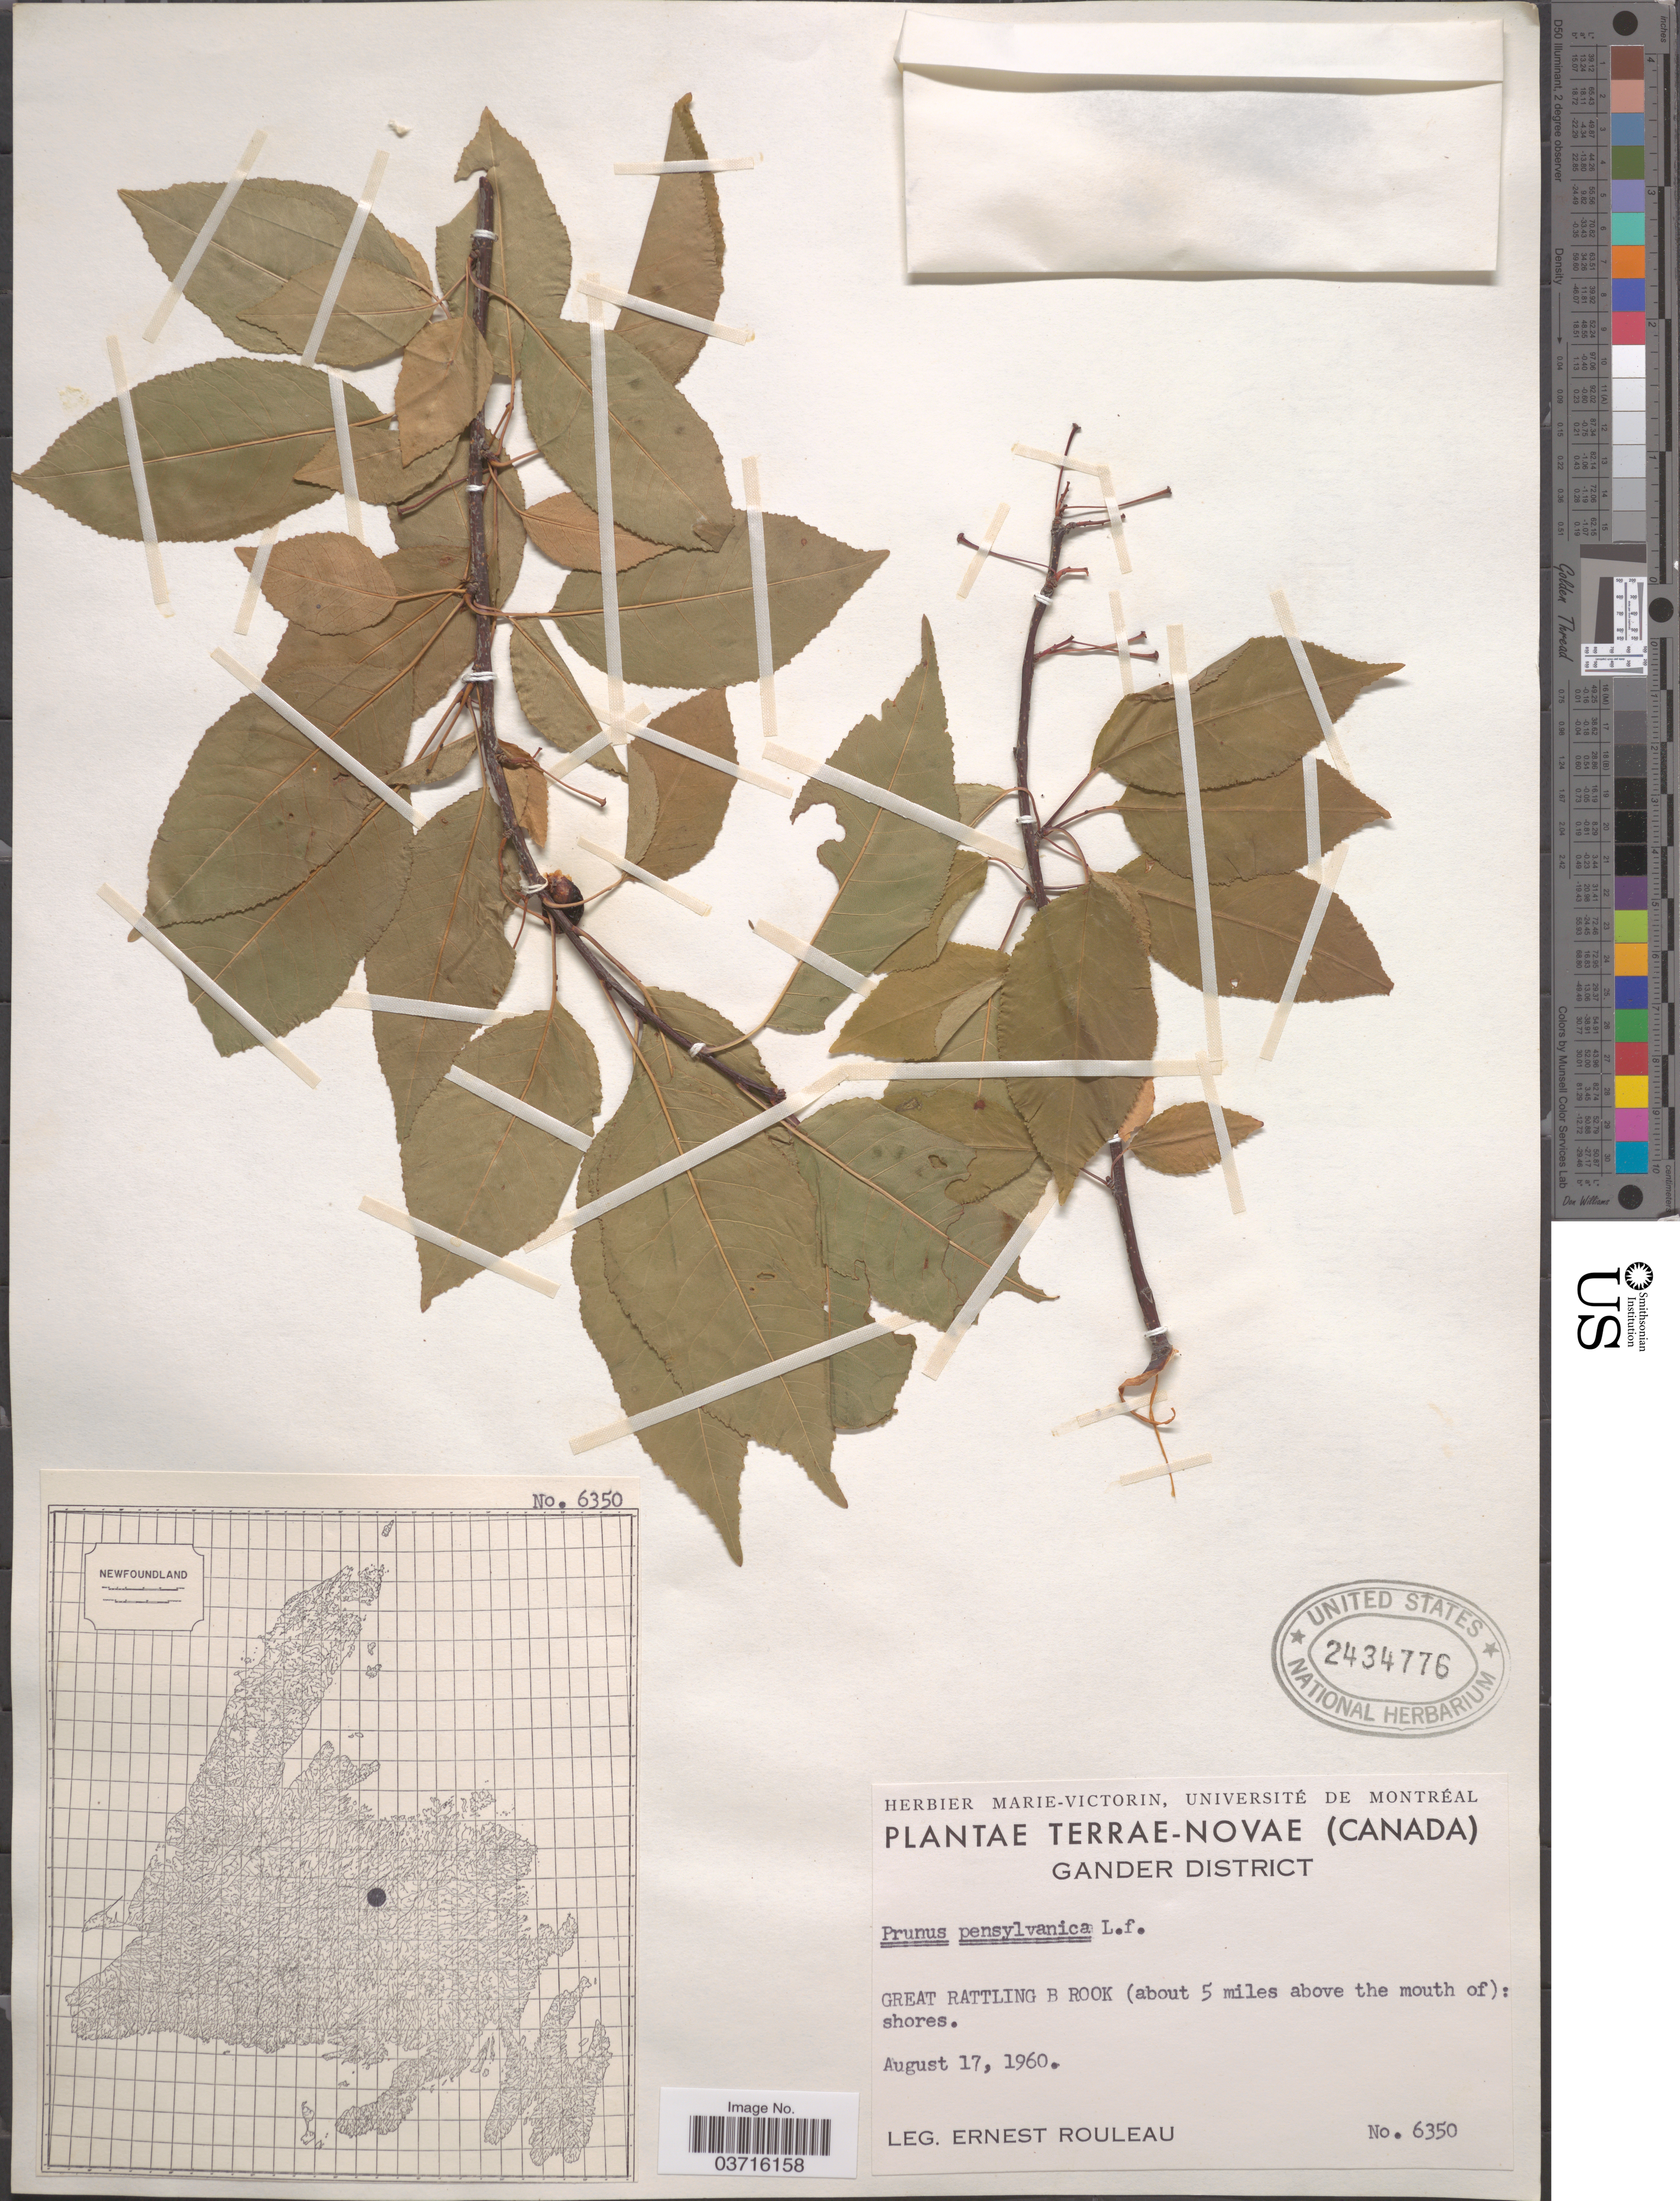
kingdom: Plantae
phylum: Tracheophyta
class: Magnoliopsida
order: Rosales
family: Rosaceae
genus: Prunus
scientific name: Prunus pensylvanica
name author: L. f.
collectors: J. Rouleau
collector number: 6350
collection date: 1960-08-17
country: Canada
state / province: Newfoundland and Labrador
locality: Terræ-Novæ. Gander District. Great Rattling Brook (about 5 miles above the mouth of): shores.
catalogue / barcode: US 2434776